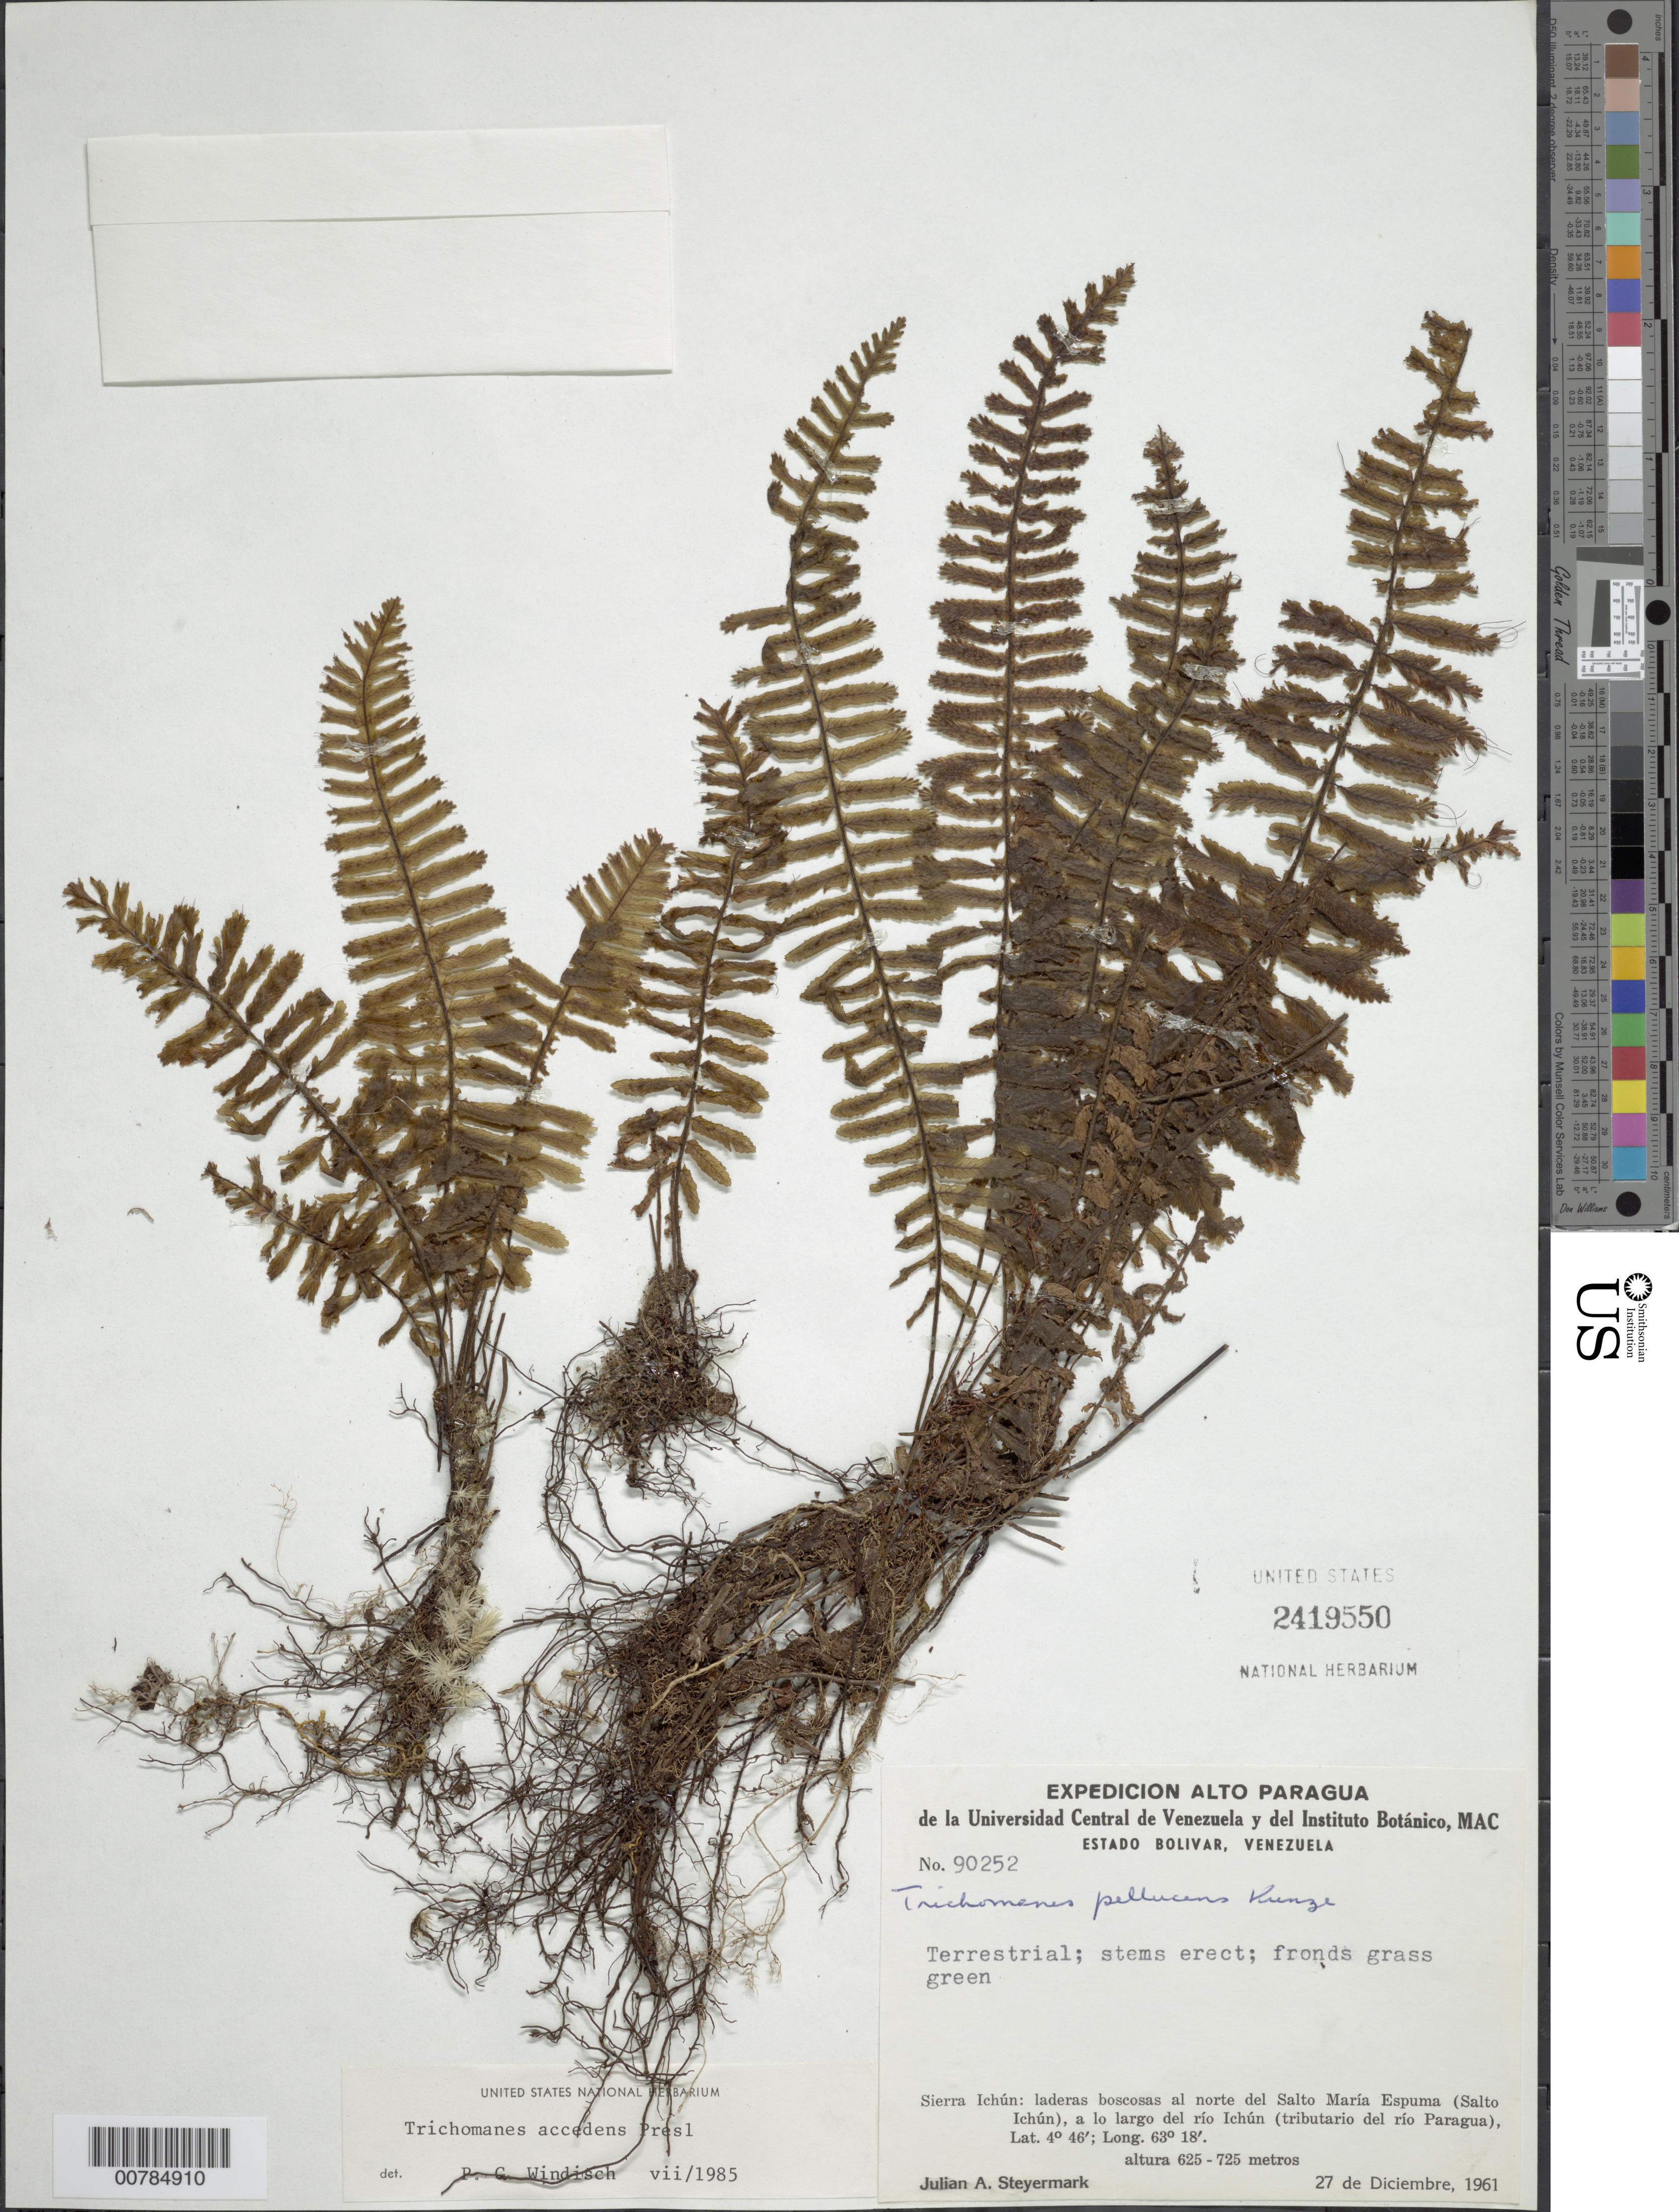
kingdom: Plantae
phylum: Tracheophyta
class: Polypodiopsida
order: Hymenophyllales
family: Hymenophyllaceae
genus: Trichomanes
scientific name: Trichomanes accedens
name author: C. Presl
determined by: Windisch, Paulo Guenter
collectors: J. Steyermark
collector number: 90252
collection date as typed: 27-Dec-61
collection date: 1961-12-27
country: Venezuela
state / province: Bolívar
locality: Sierra Ichún, N del Salto María Espuma (Salto Ichún) del Río Ichún (tributary of río Paragua)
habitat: Laderas boscosas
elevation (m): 625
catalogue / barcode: US 2419550